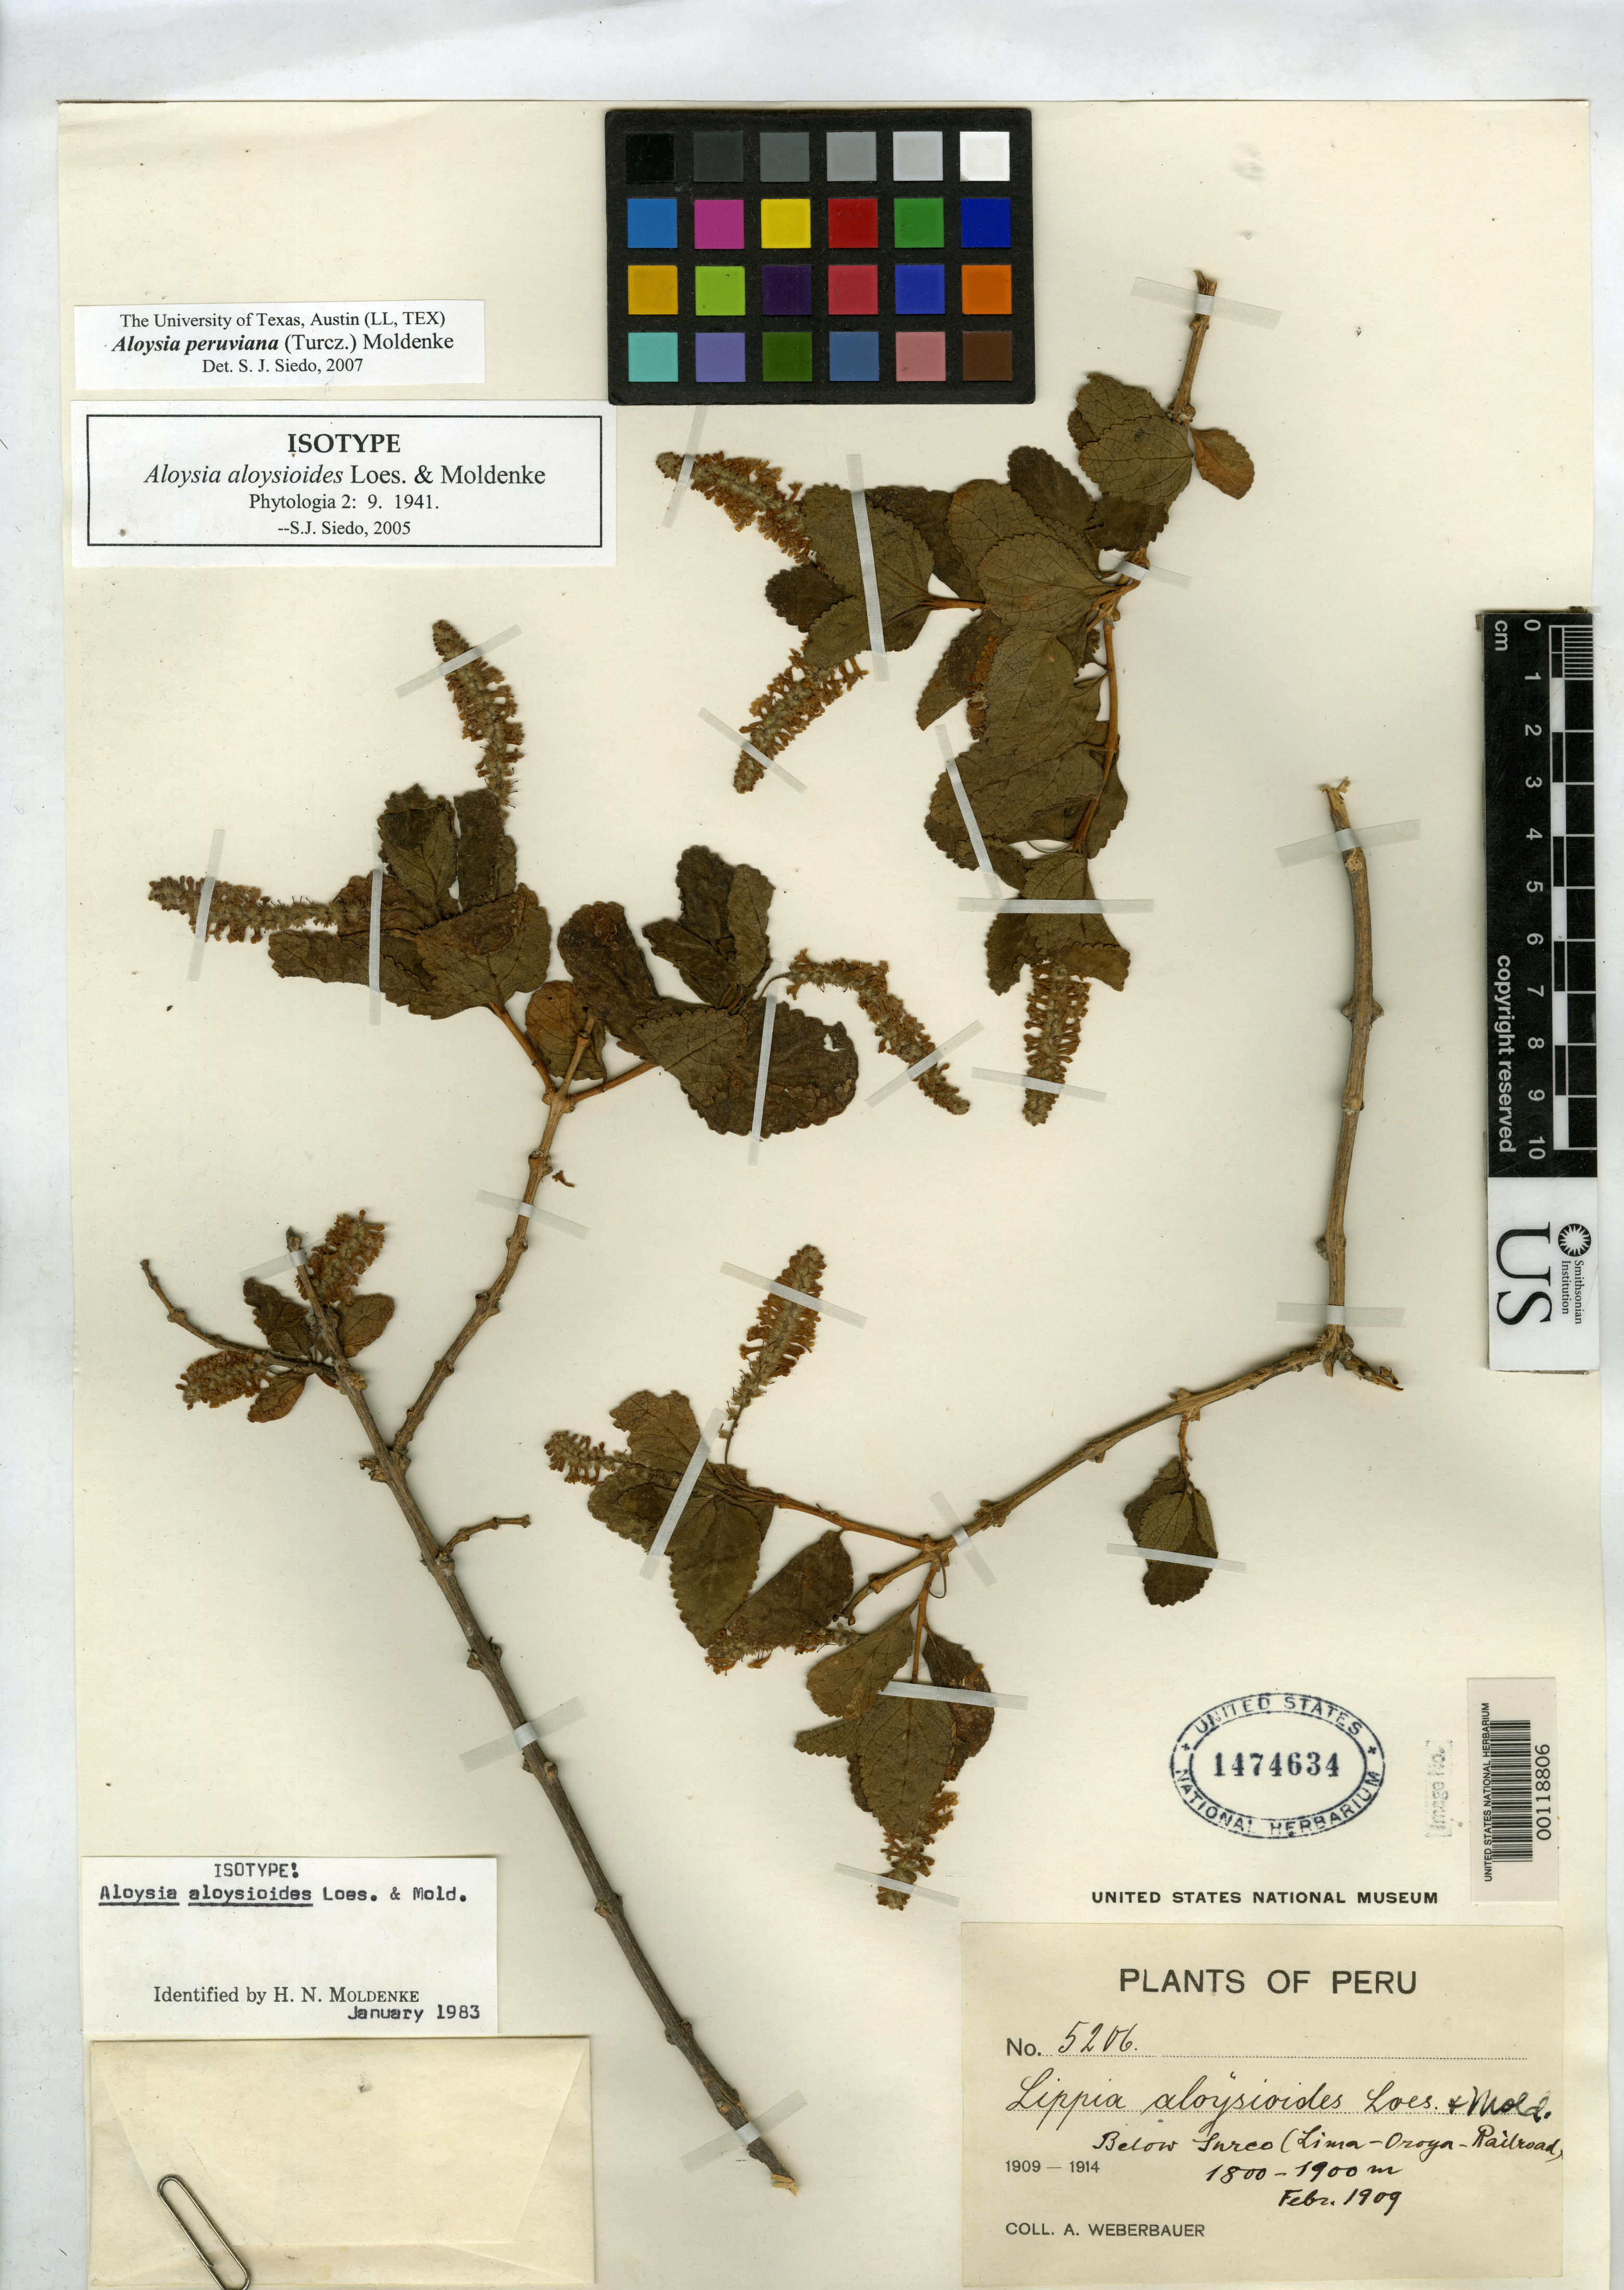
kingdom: Plantae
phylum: Tracheophyta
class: Magnoliopsida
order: Lamiales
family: Verbenaceae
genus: Aloysia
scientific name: Aloysia aloysioides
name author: Loes. & Moldenke in Moldenke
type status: Isotype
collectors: A. Weberbauer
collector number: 5206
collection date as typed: Feb 1909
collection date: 1909-02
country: Peru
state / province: Lima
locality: Below Surco.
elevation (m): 1800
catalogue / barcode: US 1474634